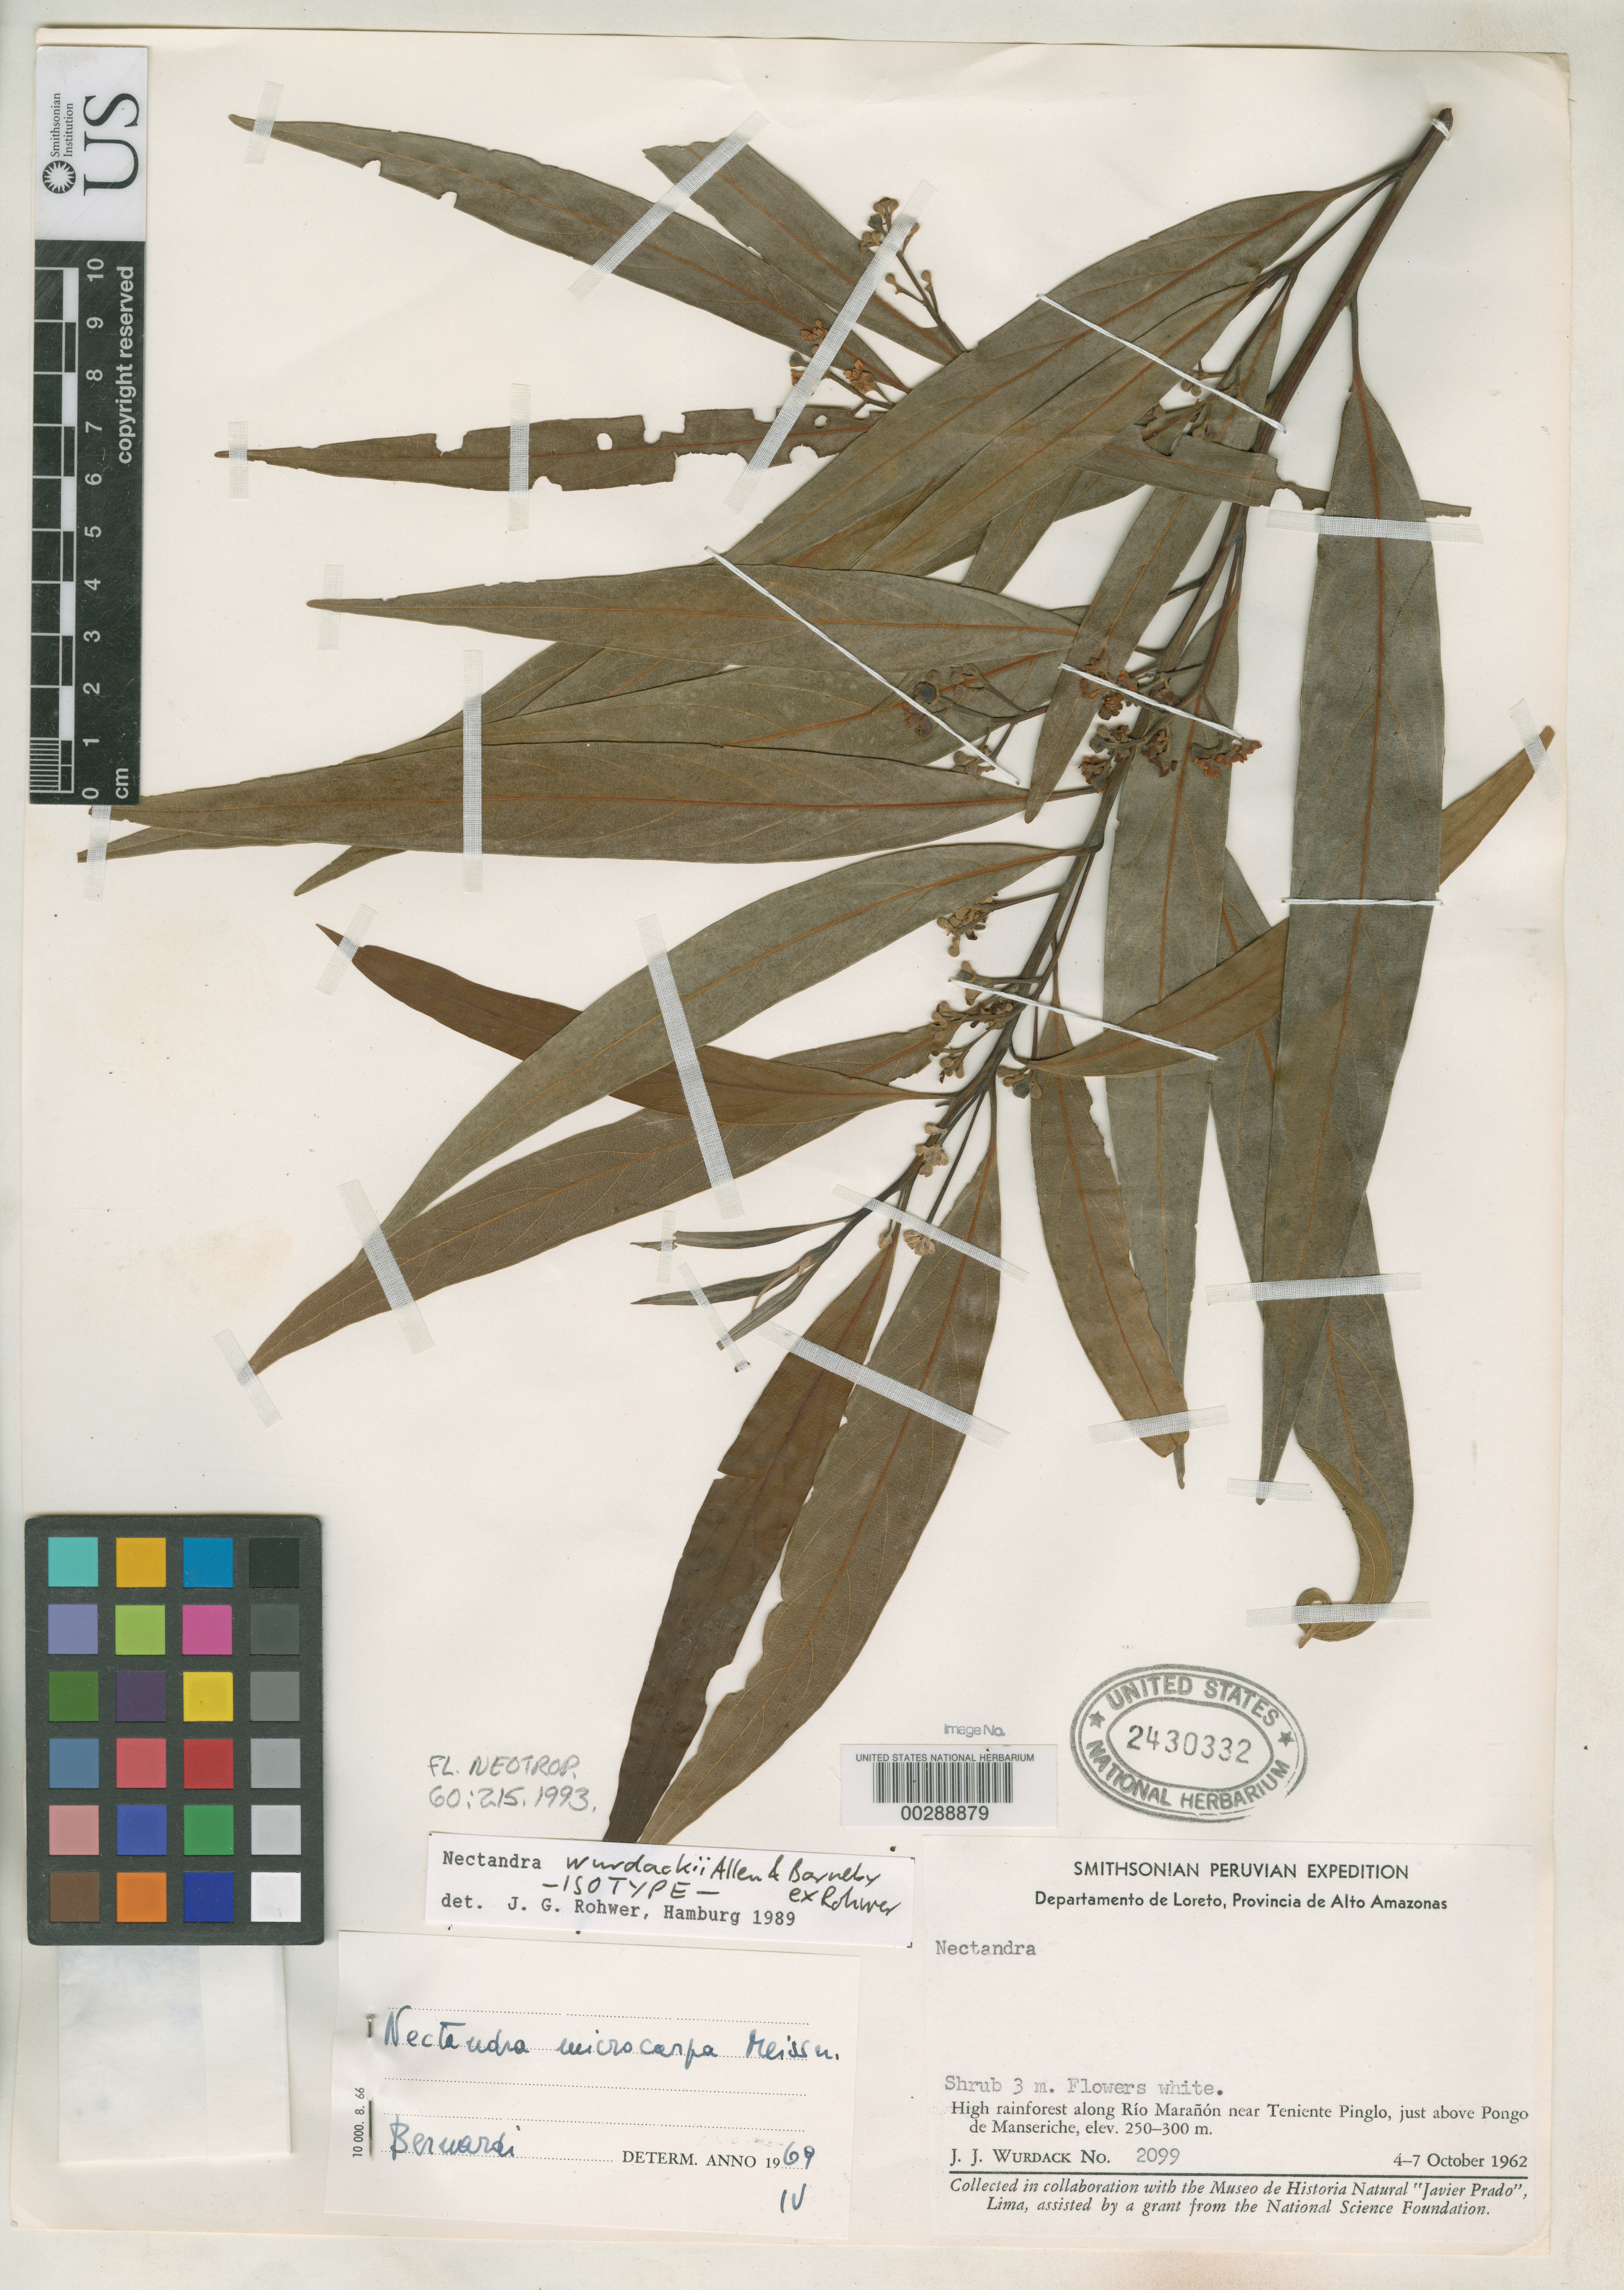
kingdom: Plantae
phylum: Tracheophyta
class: Magnoliopsida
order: Laurales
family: Lauraceae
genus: Nectandra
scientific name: Nectandra wurdackii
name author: C.K. Allen & Barneby ex Rohwer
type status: Isotype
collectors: J. J. Wurdack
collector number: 2099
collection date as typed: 04 Oct 1962 to 07 Oct 1962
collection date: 1962-10-04/1962-10-07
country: Peru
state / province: Loreto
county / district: Alto Amazonas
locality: High rainforest along Rio Maranon near Teniente Pinglo, just above Pongo de Manseriche.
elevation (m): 250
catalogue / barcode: US 2430332